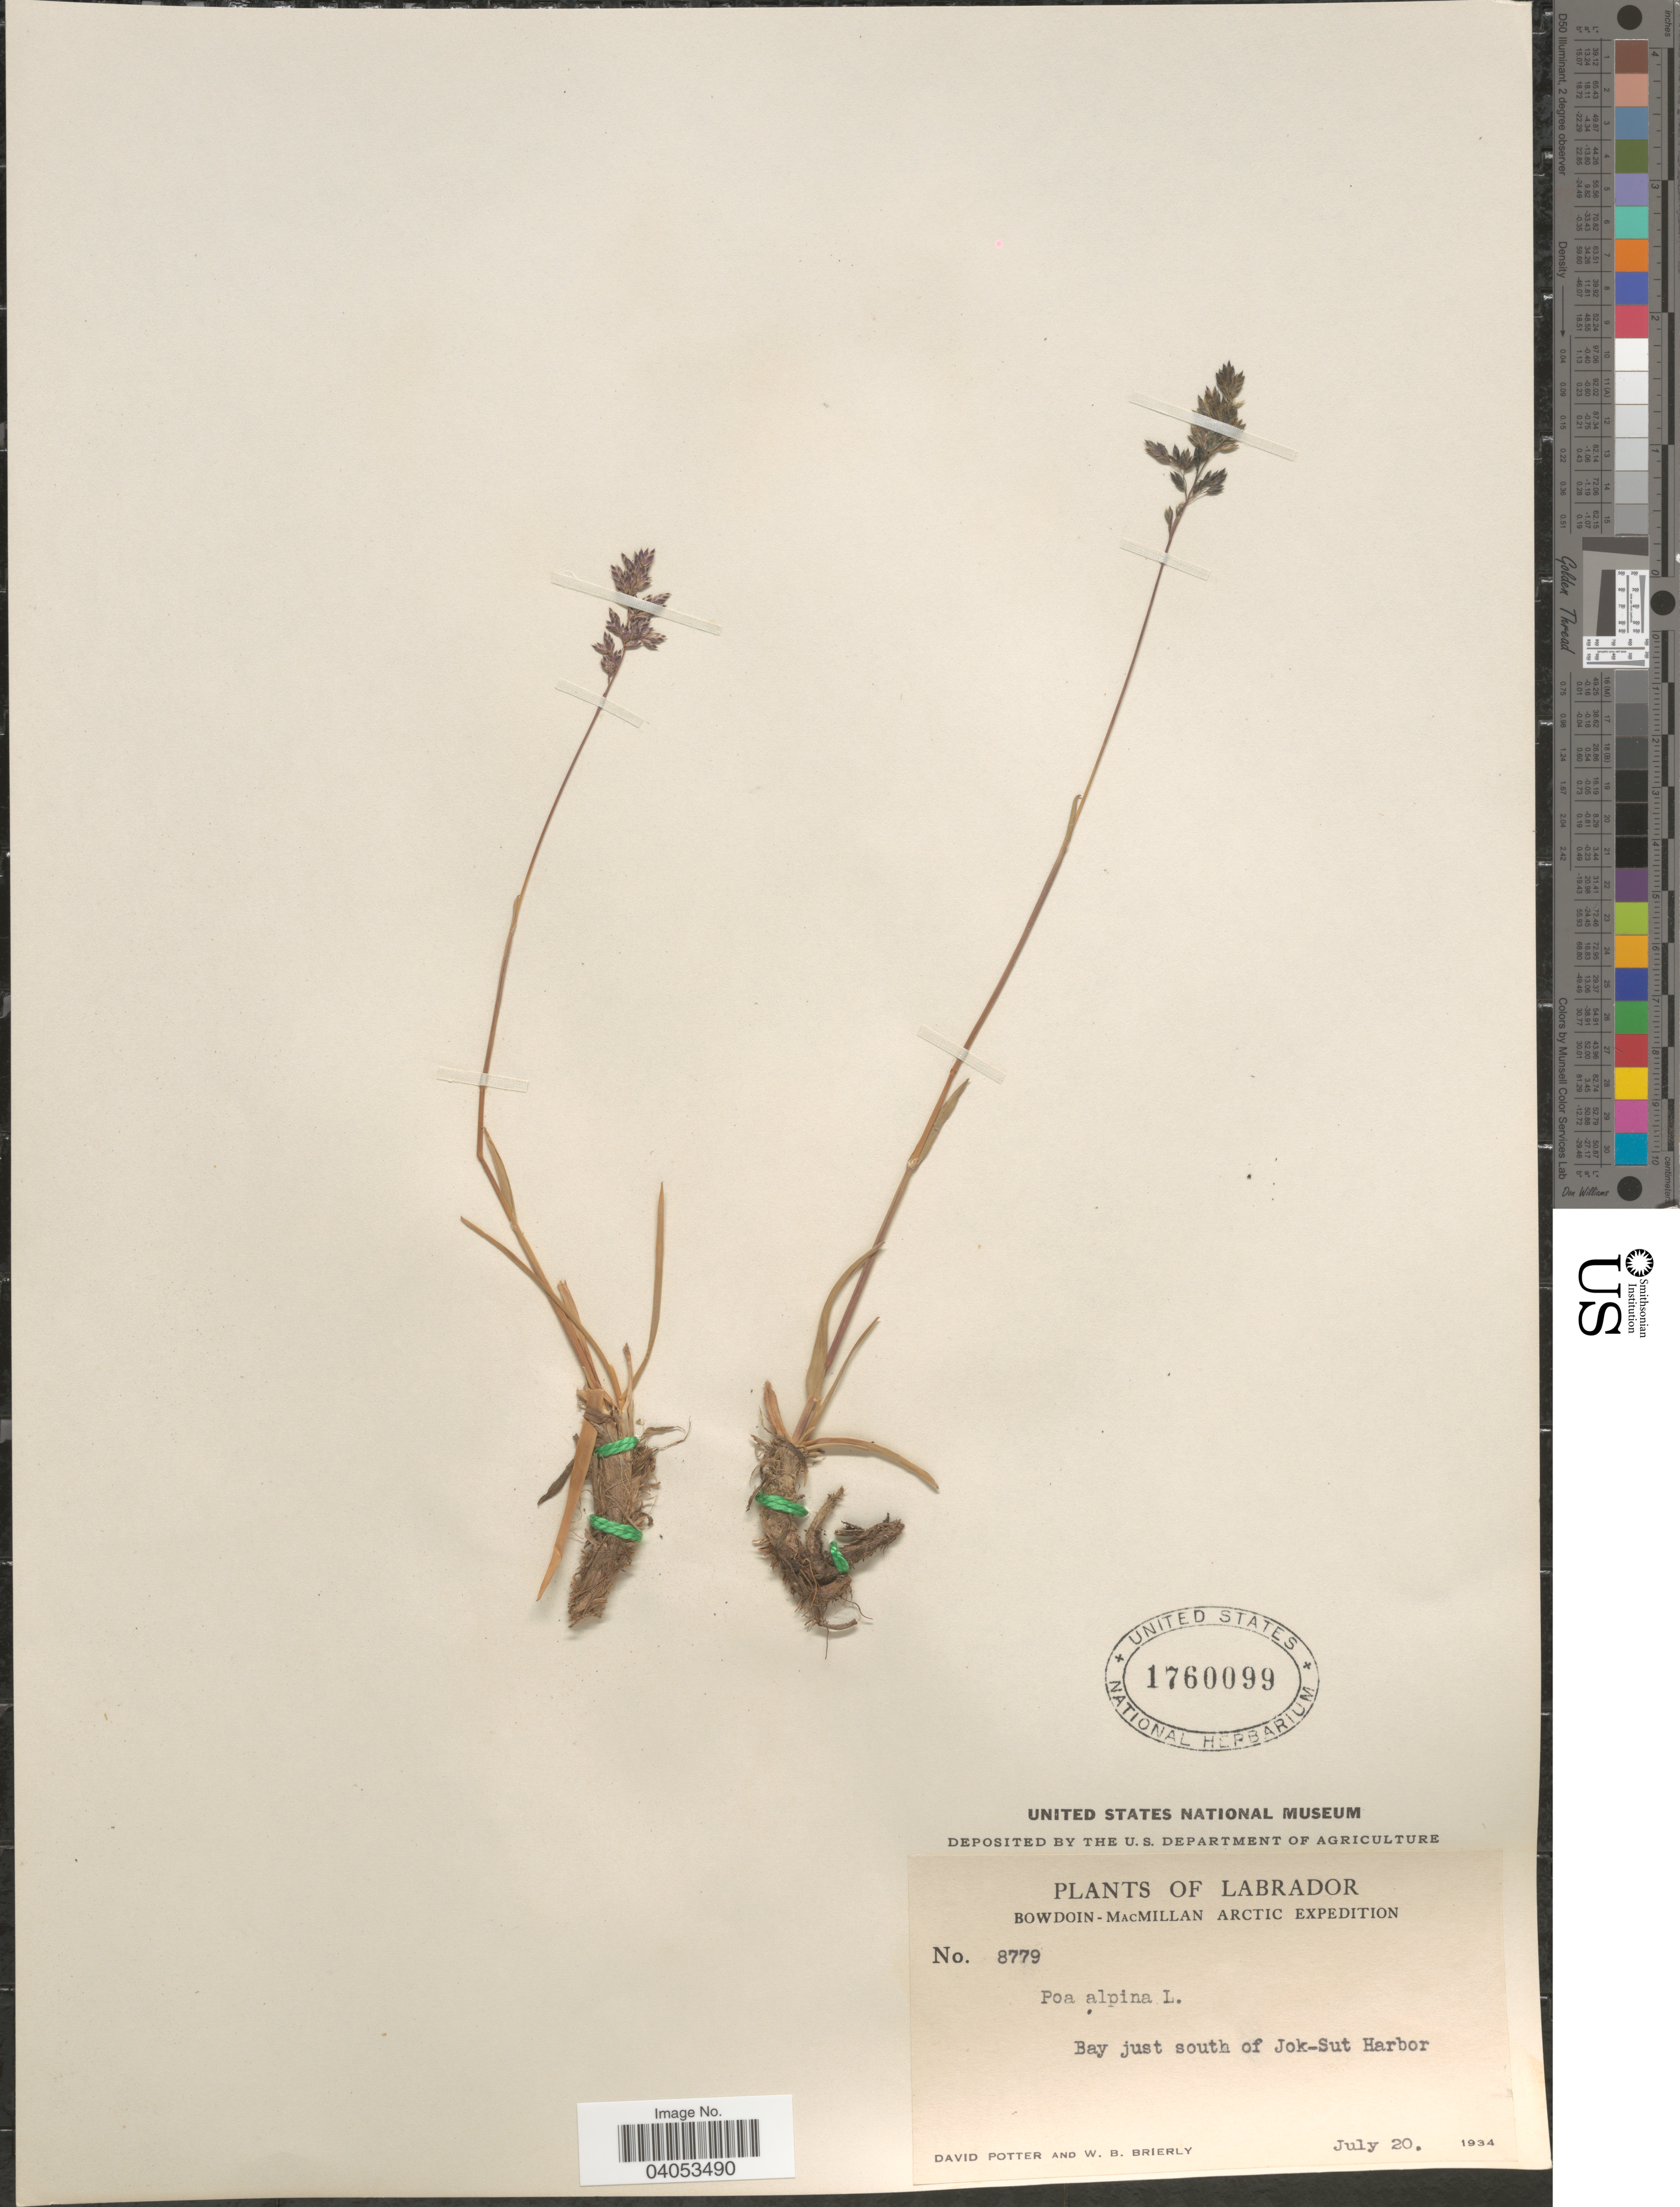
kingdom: Plantae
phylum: Tracheophyta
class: Liliopsida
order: Poales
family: Poaceae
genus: Poa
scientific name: Poa alpina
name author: L.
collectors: D. Potter & W. Brierly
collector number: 8779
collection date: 1934-07-20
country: Canada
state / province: Newfoundland and Labrador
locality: Labrador. Bay just south of Jok-Sut Harbour.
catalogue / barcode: US 1760099